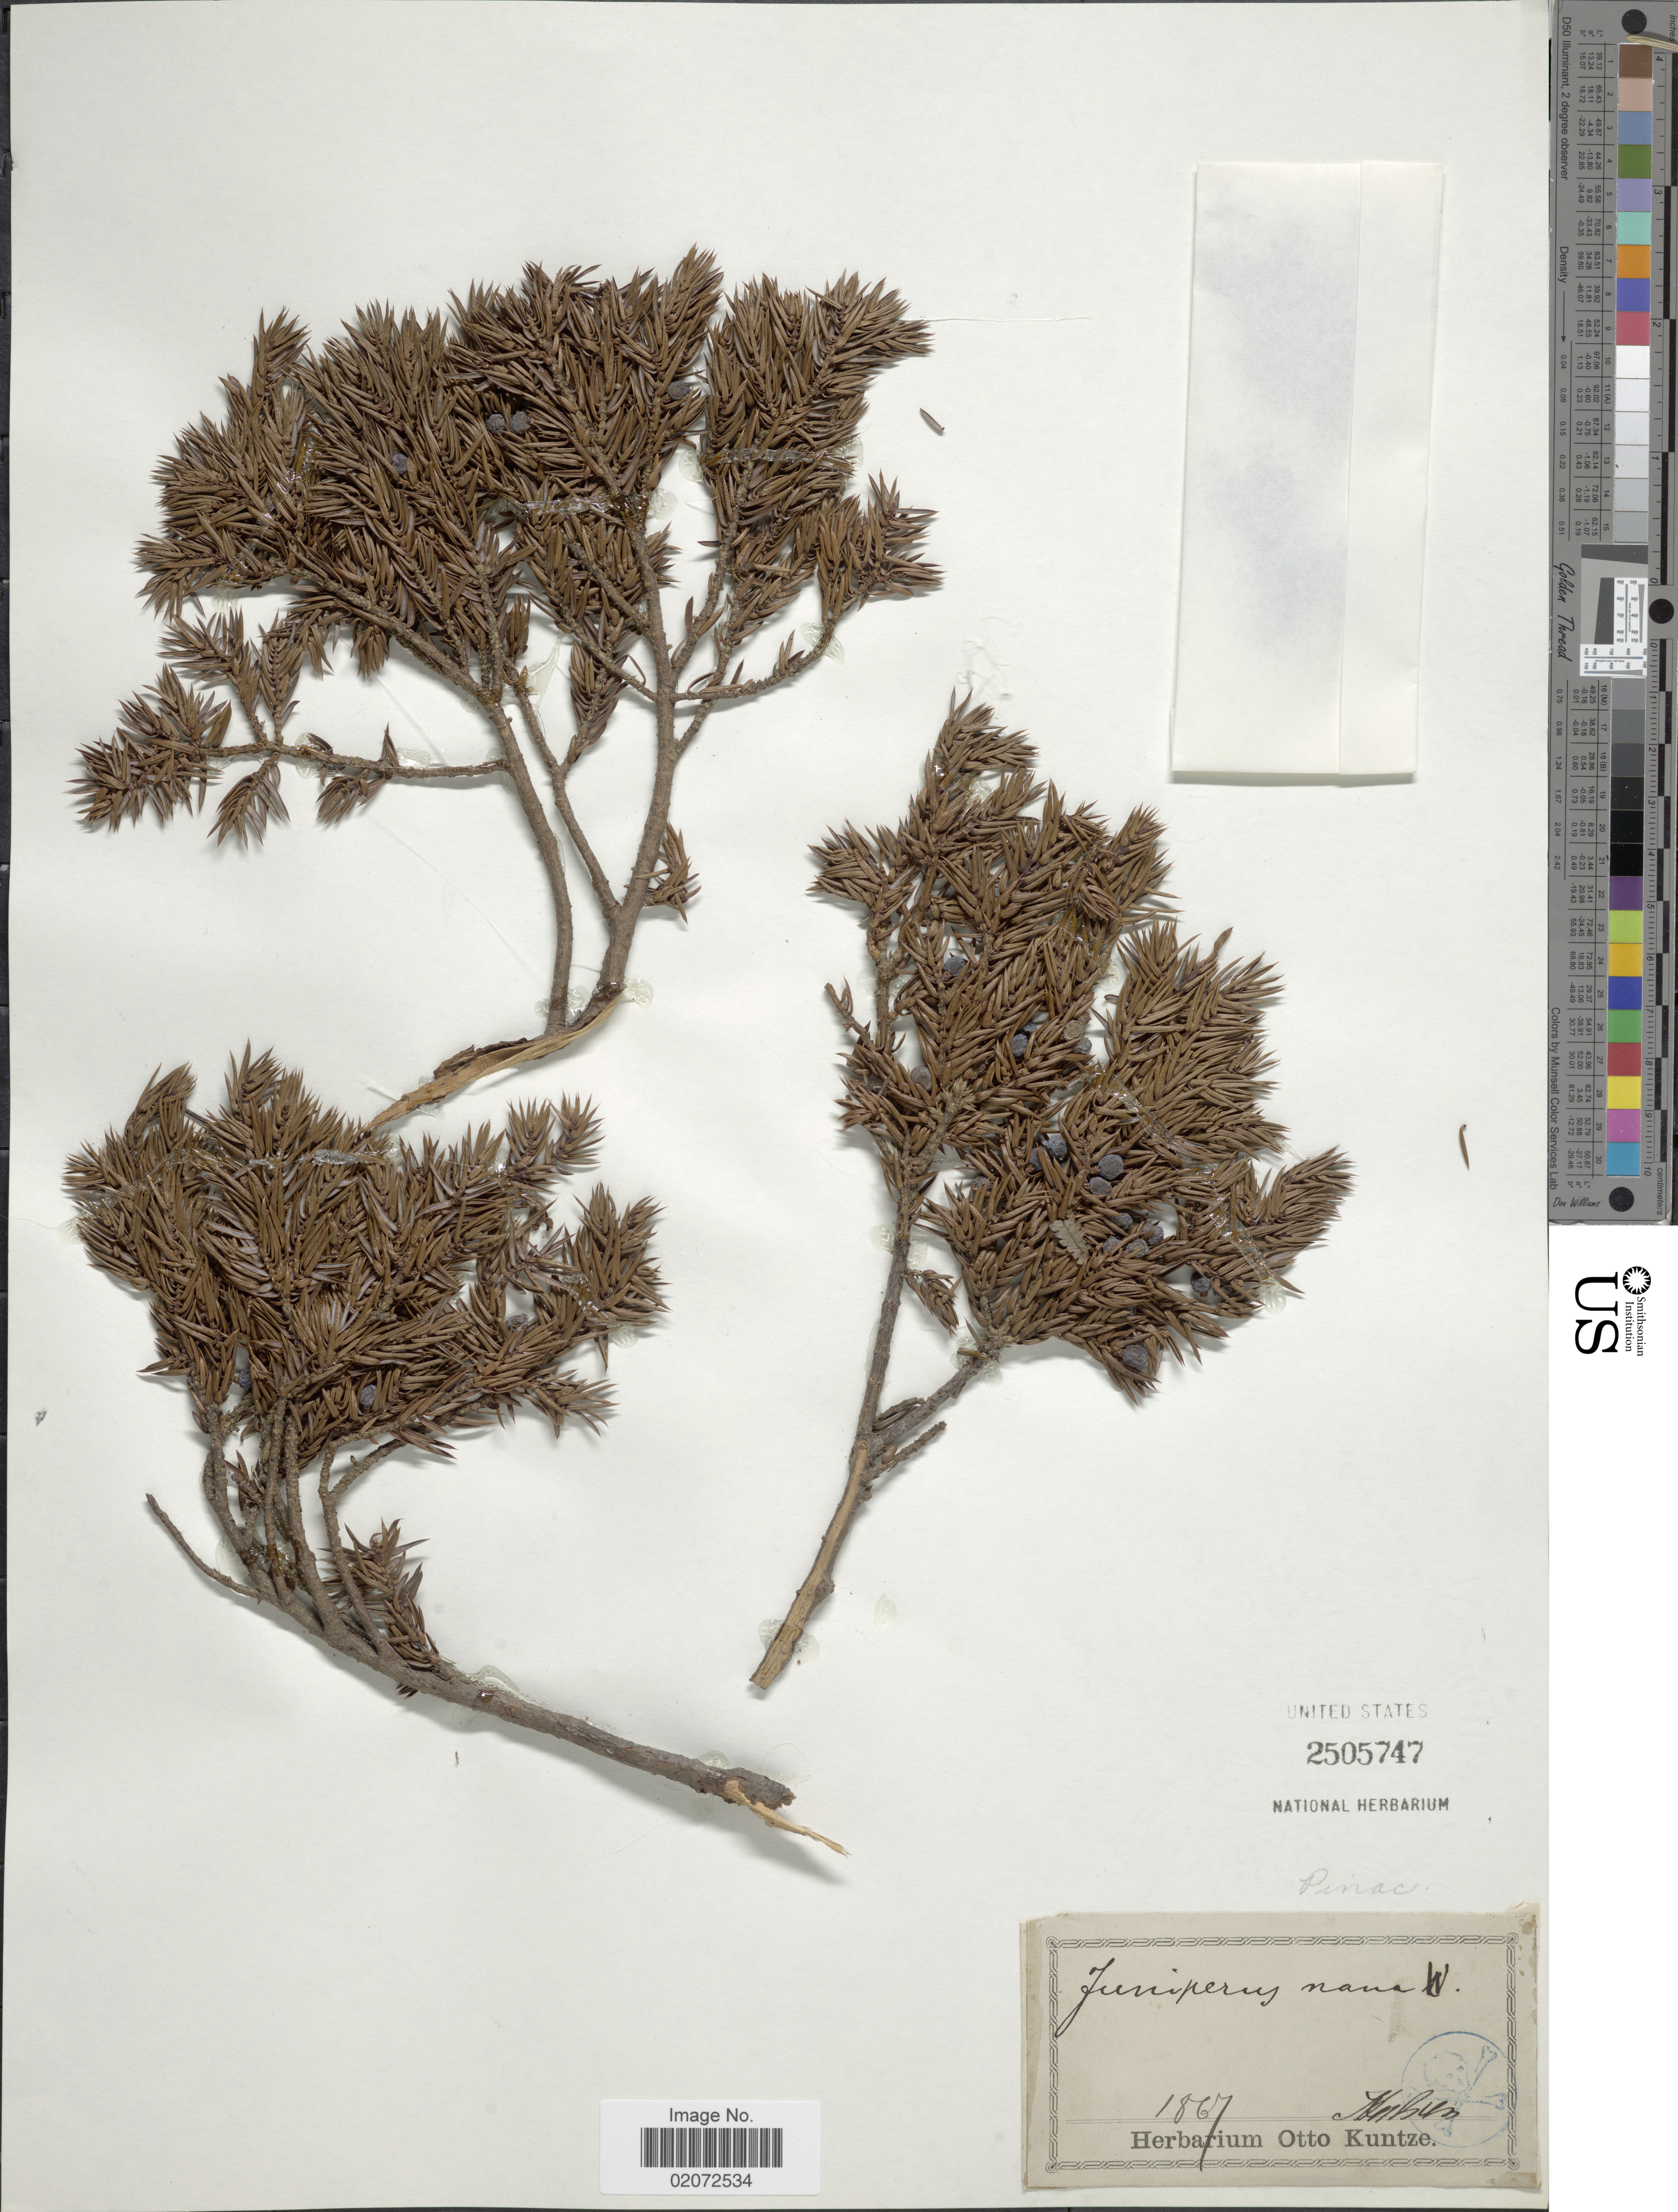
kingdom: Plantae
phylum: Tracheophyta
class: Pinopsida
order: Pinales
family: Cupressaceae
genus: Juniperus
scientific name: Juniperus communis subsp. nana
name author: (Willd.) Syme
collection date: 1867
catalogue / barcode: US 2505747